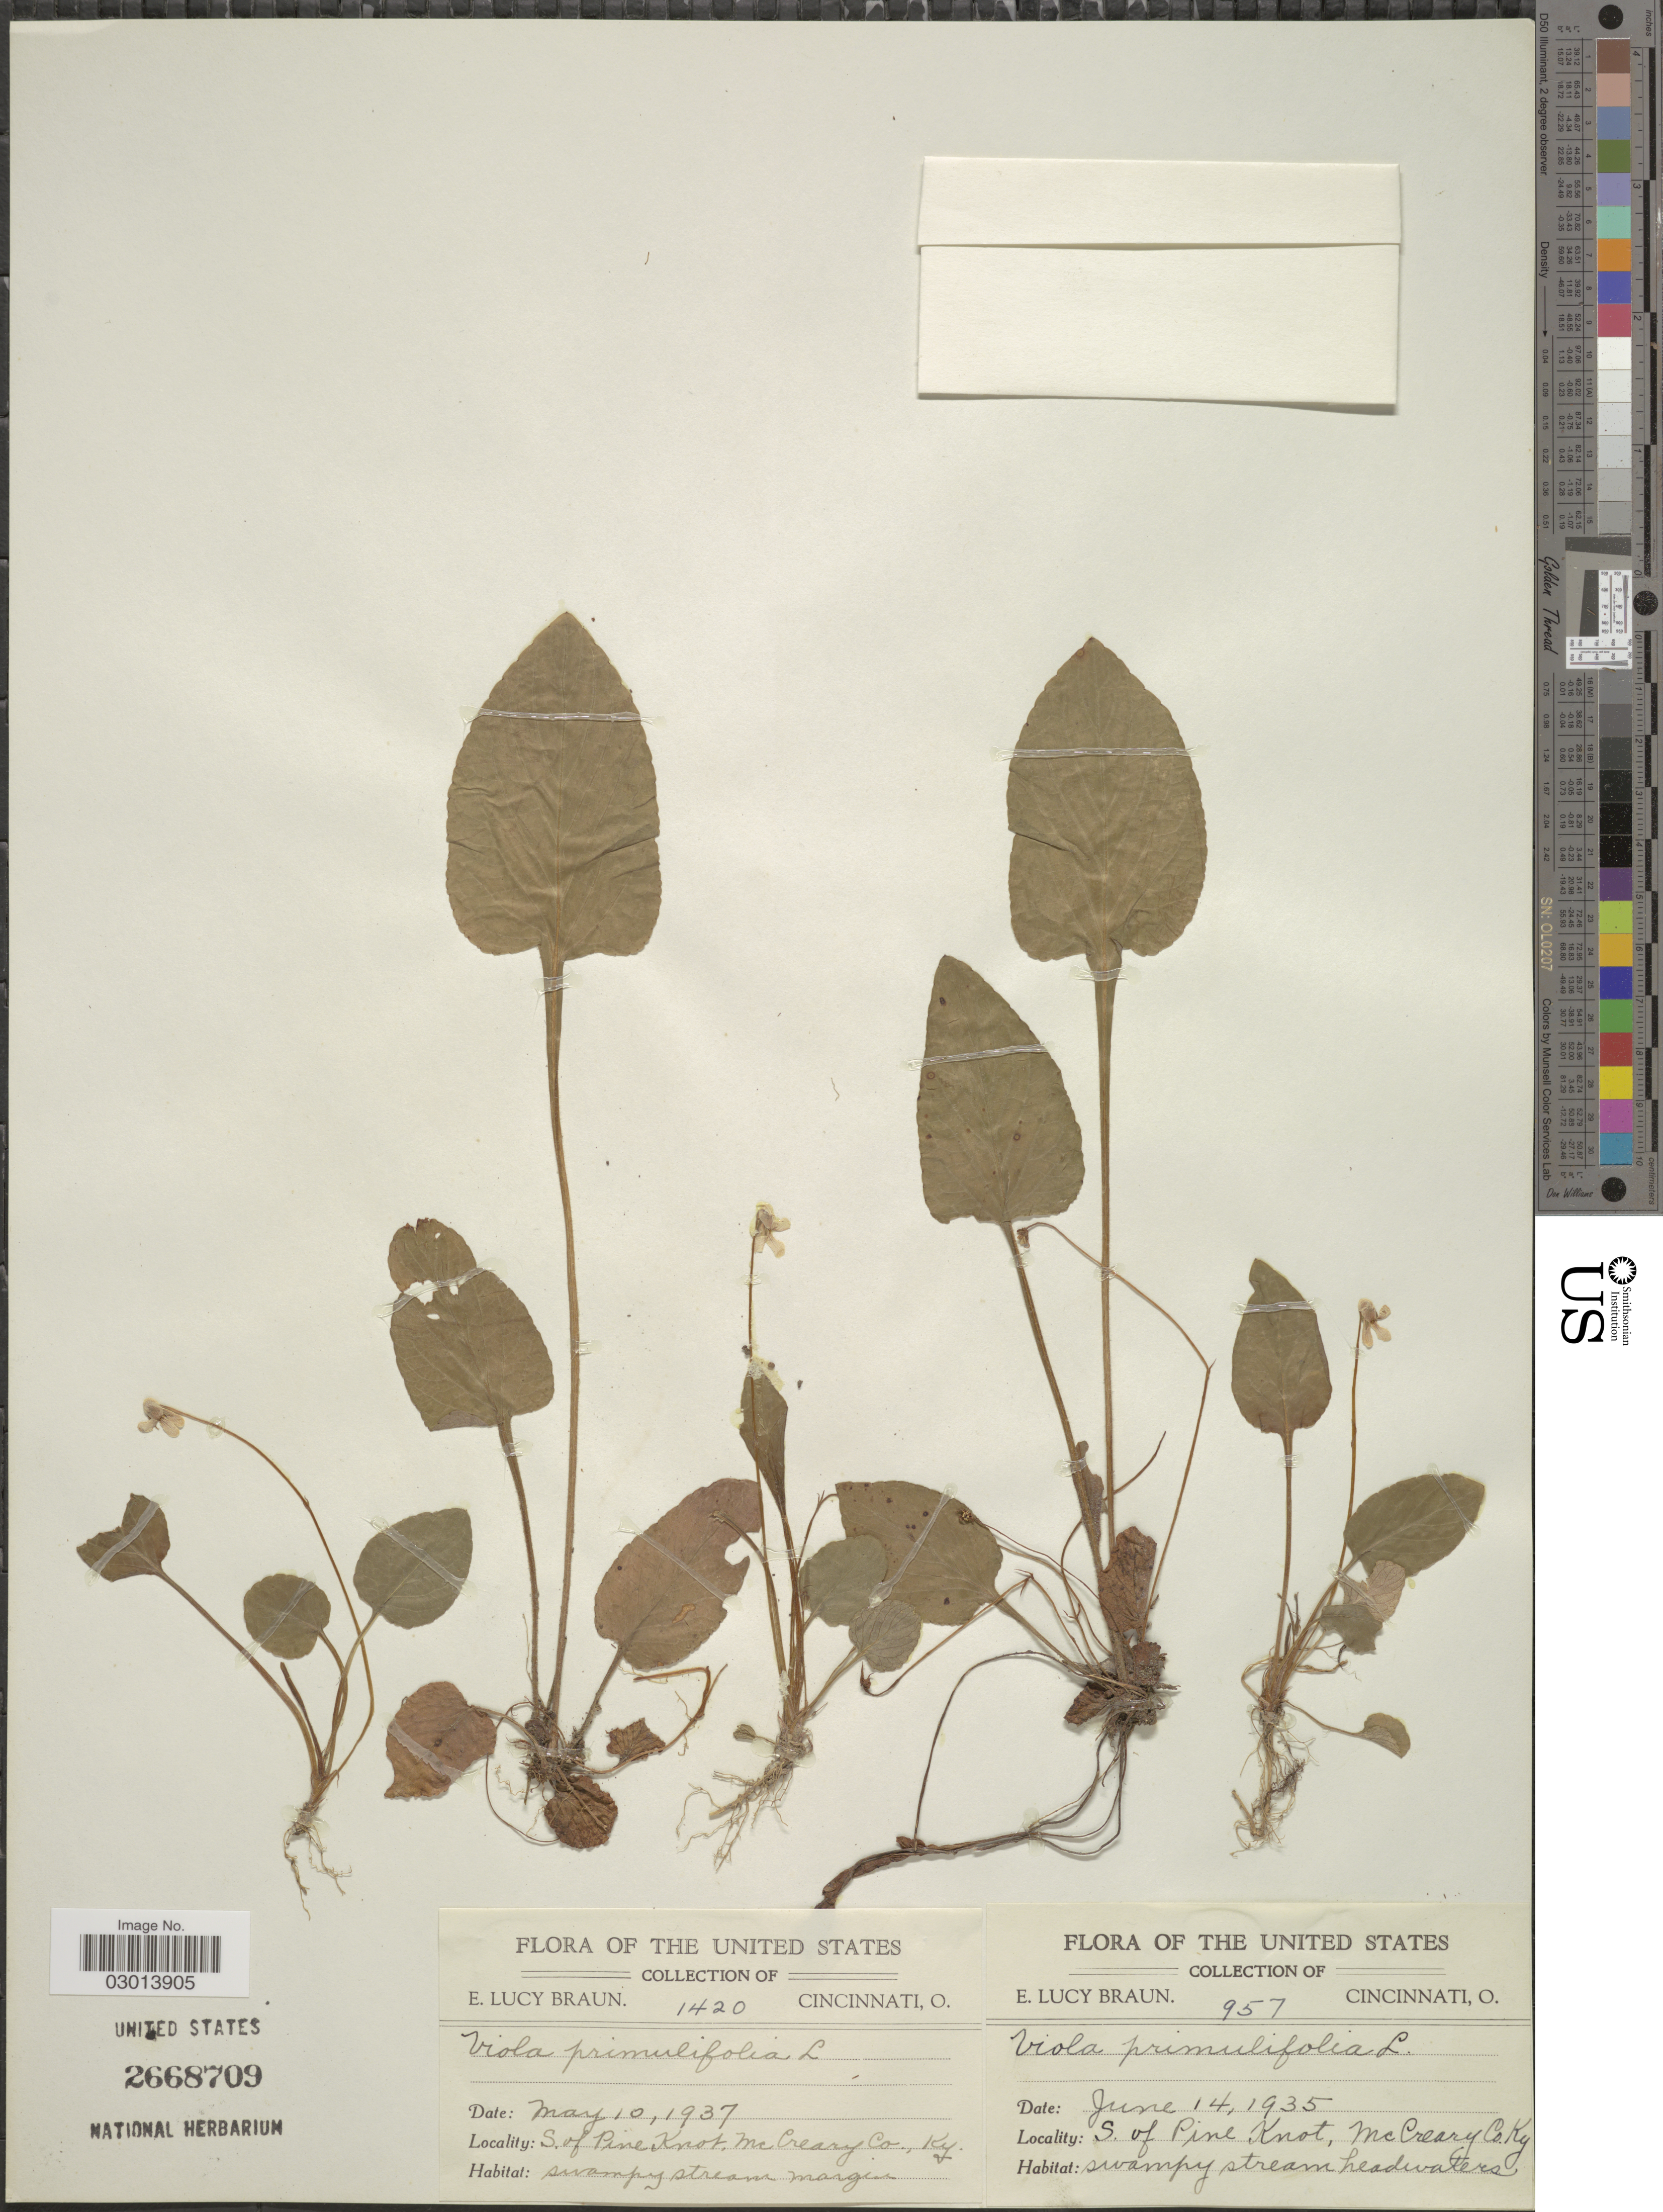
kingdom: Plantae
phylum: Tracheophyta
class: Magnoliopsida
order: Malpighiales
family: Violaceae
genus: Viola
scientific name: Viola primulifolia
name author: L.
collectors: E. L. Braun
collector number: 1420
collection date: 1937-05-10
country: United States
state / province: Kentucky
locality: S. of Pine Knot, McCreary Co.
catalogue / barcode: US 2668709